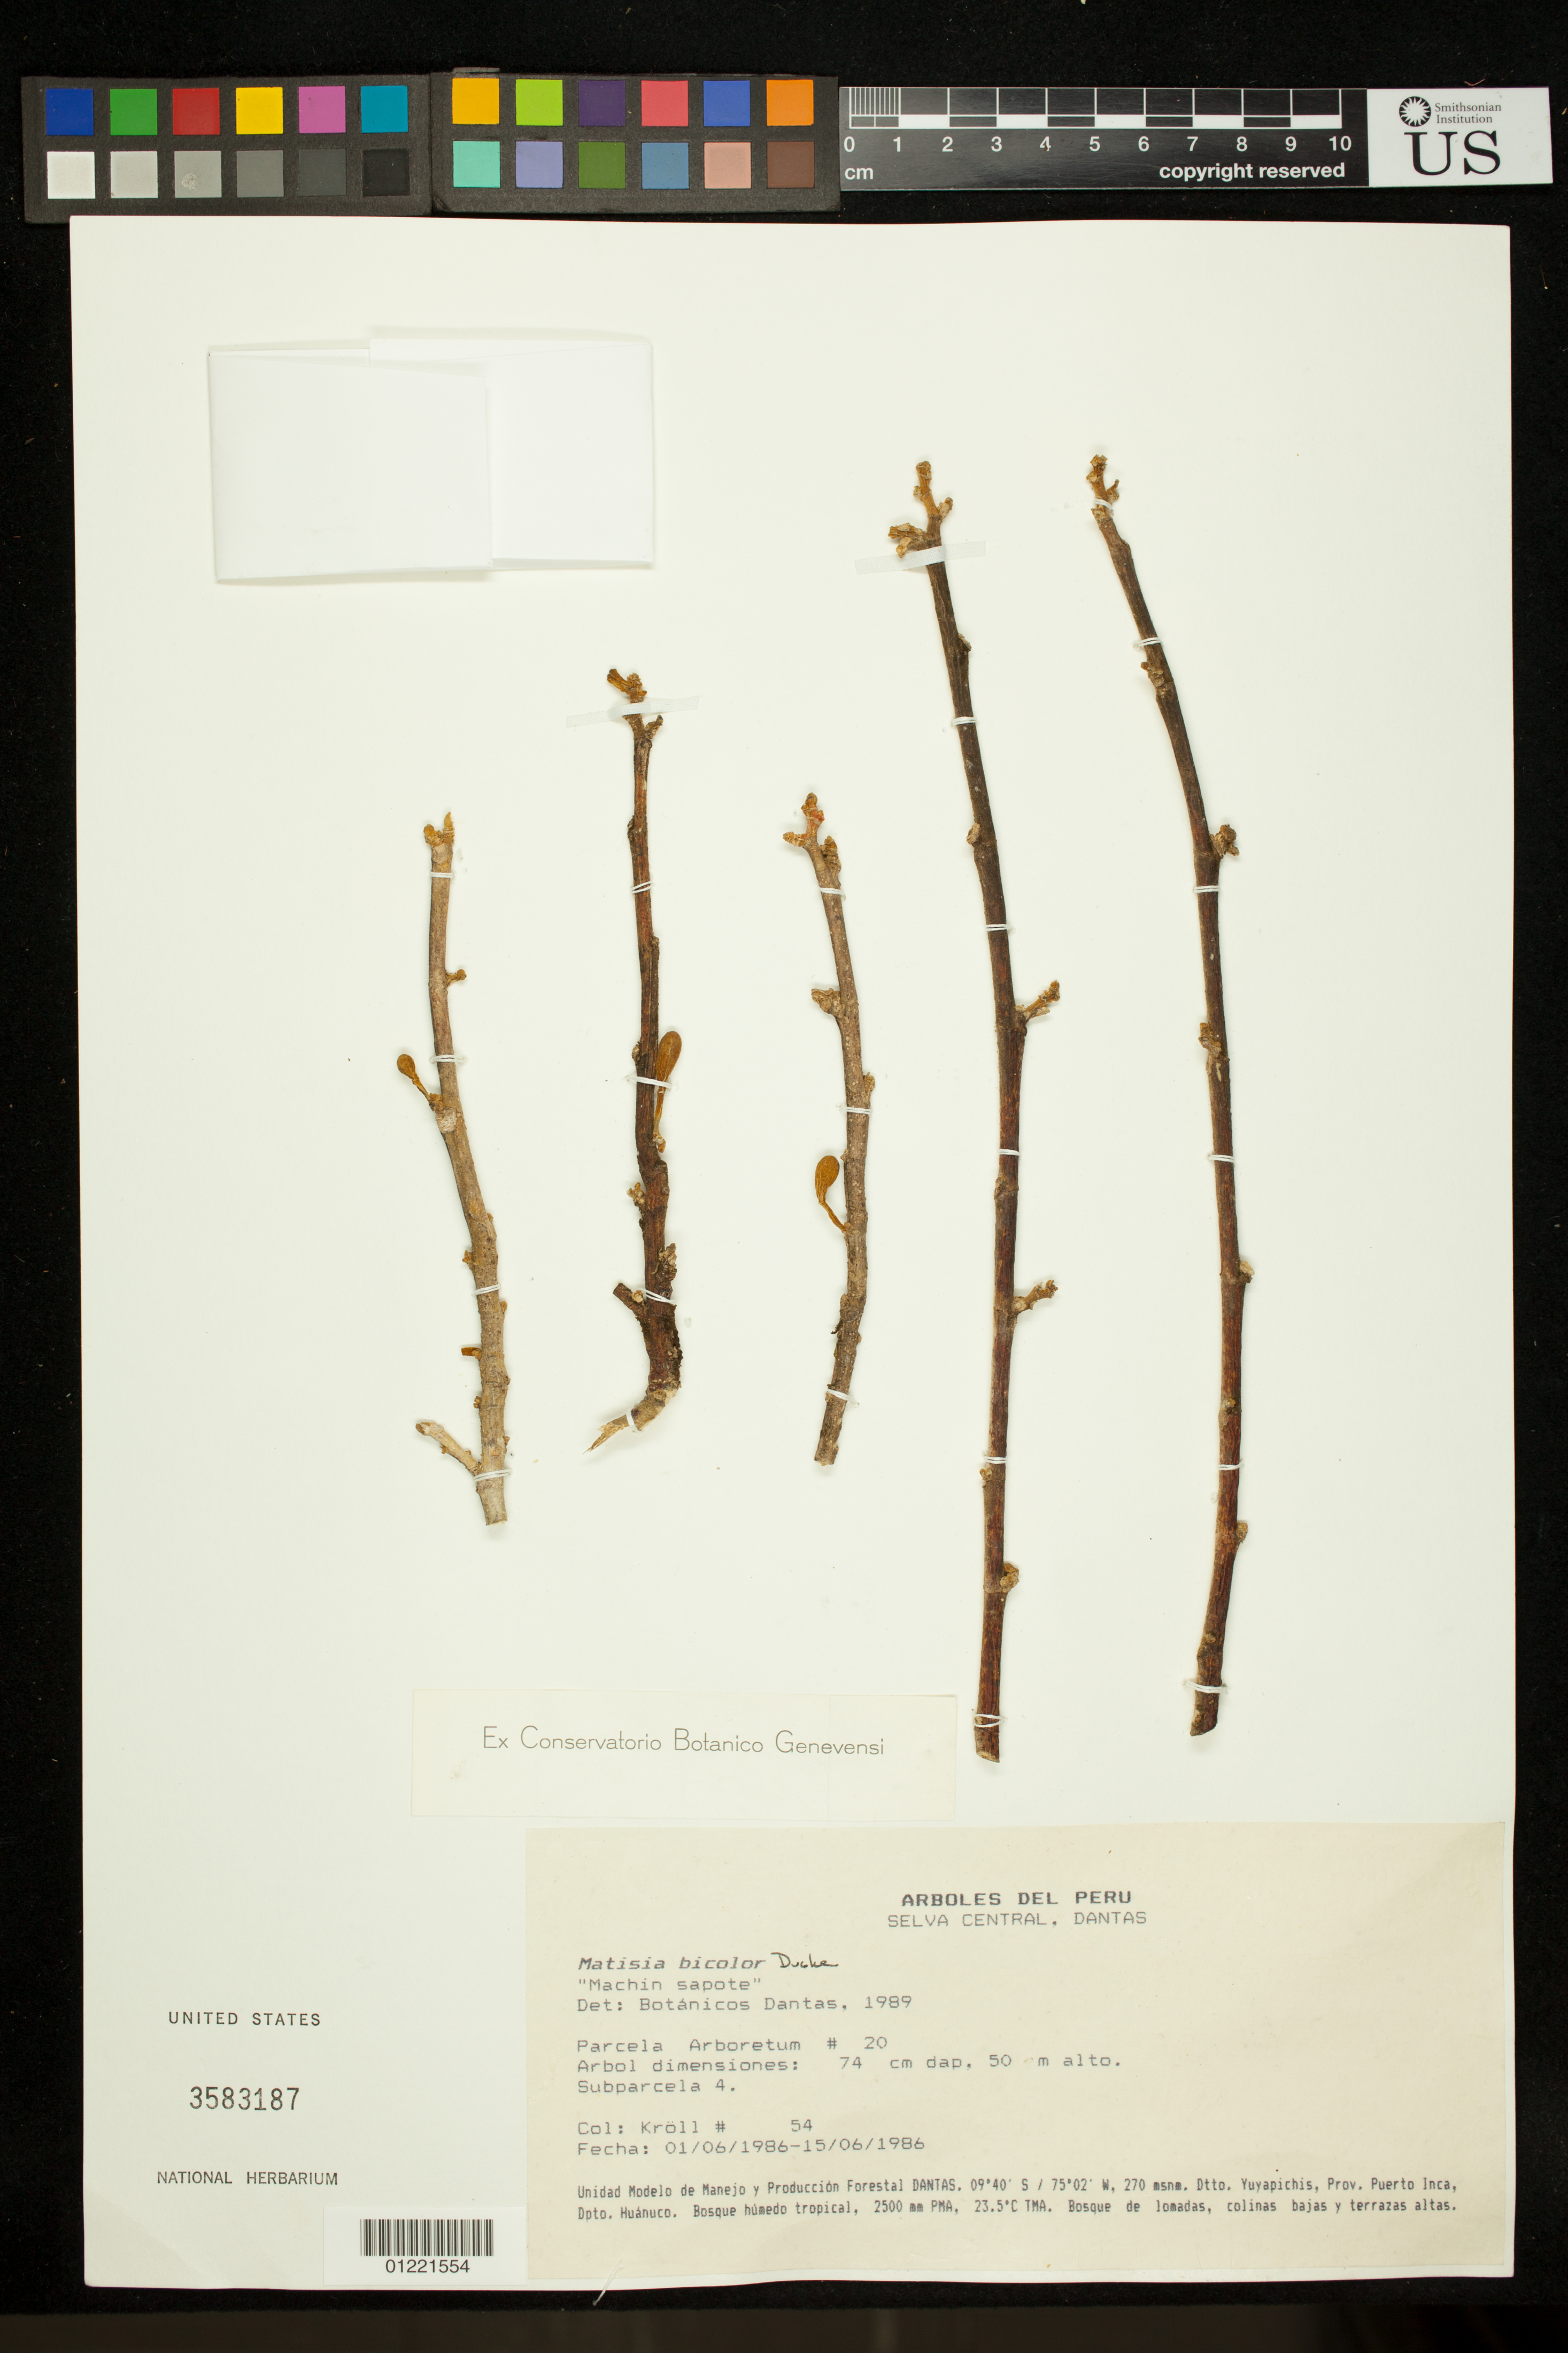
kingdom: Plantae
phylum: Tracheophyta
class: Magnoliopsida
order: Malvales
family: Malvaceae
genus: Matisia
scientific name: Matisia bicolor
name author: Ducke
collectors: Krolll, --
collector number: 54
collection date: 1986-06-01/1986-06-15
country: Peru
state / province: Huánuco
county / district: Puerto Inca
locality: Selva Central, Dantas. Unidad Modelo de Manejo y Produccion Forestal Dantas. Dtto. Yuyapichis.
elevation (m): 270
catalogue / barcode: US 3583187